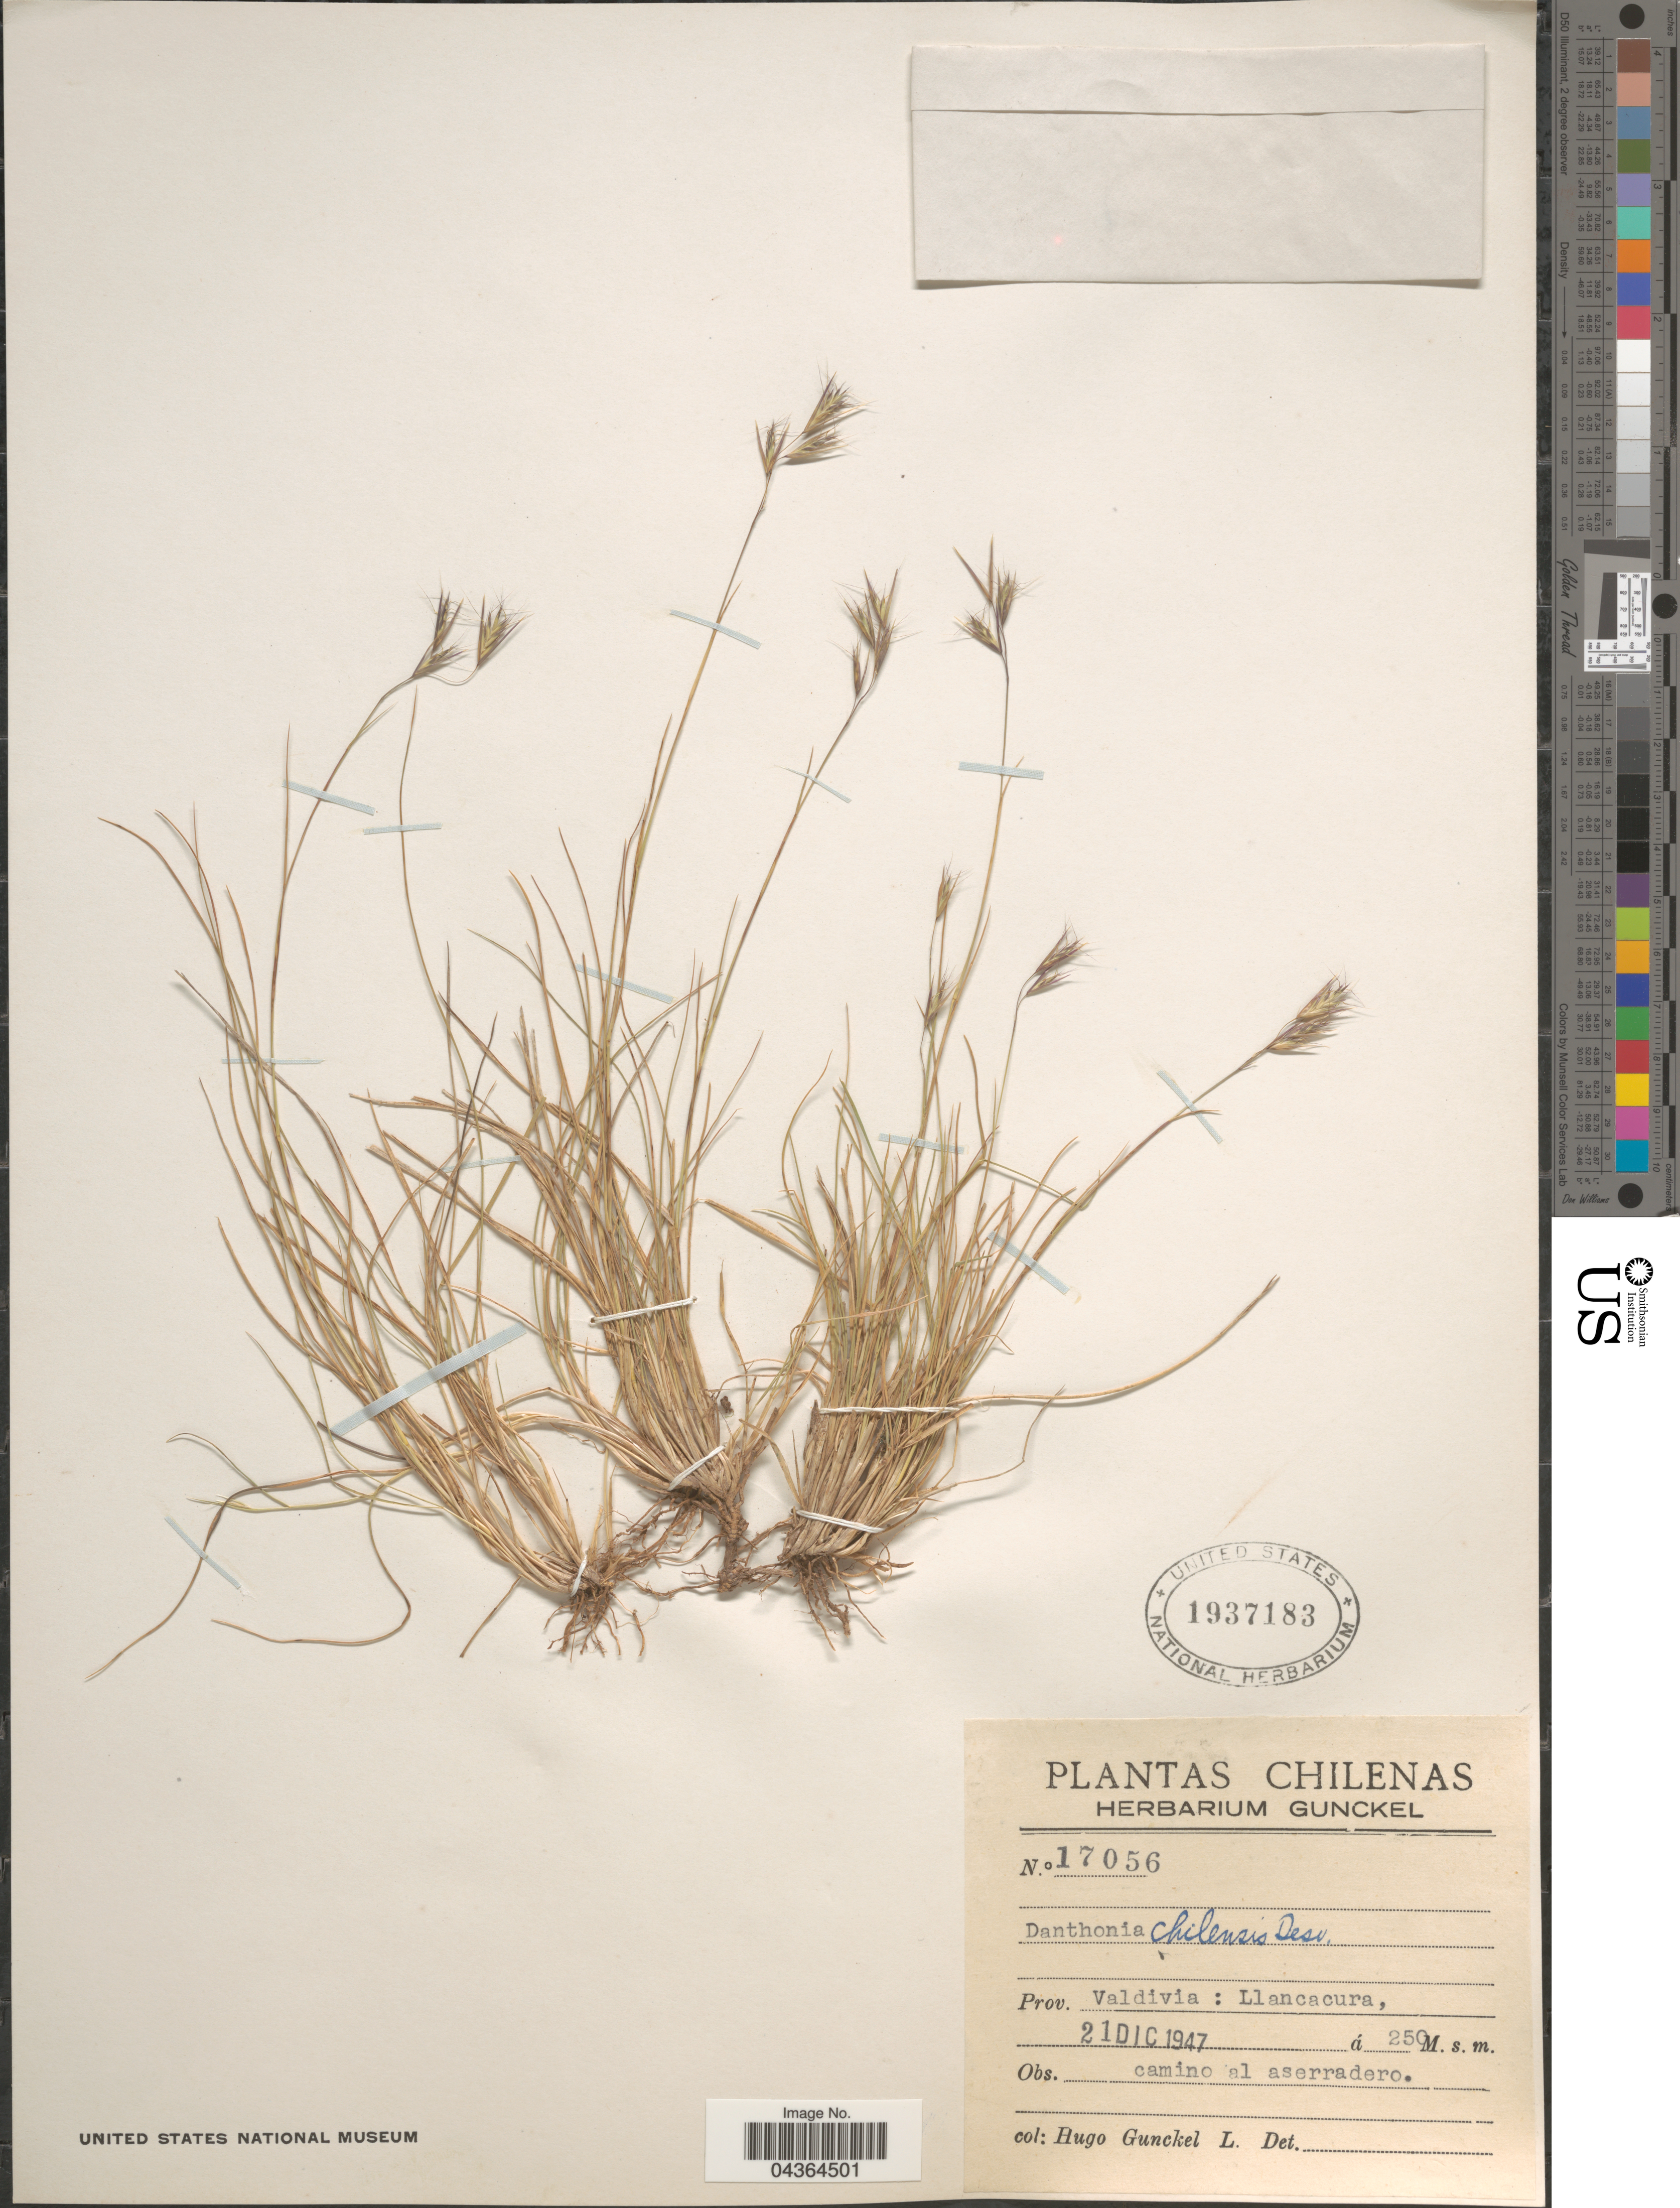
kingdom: Plantae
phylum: Tracheophyta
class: Liliopsida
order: Poales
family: Poaceae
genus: Danthonia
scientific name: Danthonia chilensis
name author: É. Desv.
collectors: H. Gunckel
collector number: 17056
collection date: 1947-12-21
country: Chile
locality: Prov. Valdivia: Llancacura. Camino al aserradero.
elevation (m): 250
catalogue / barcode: US 1937183